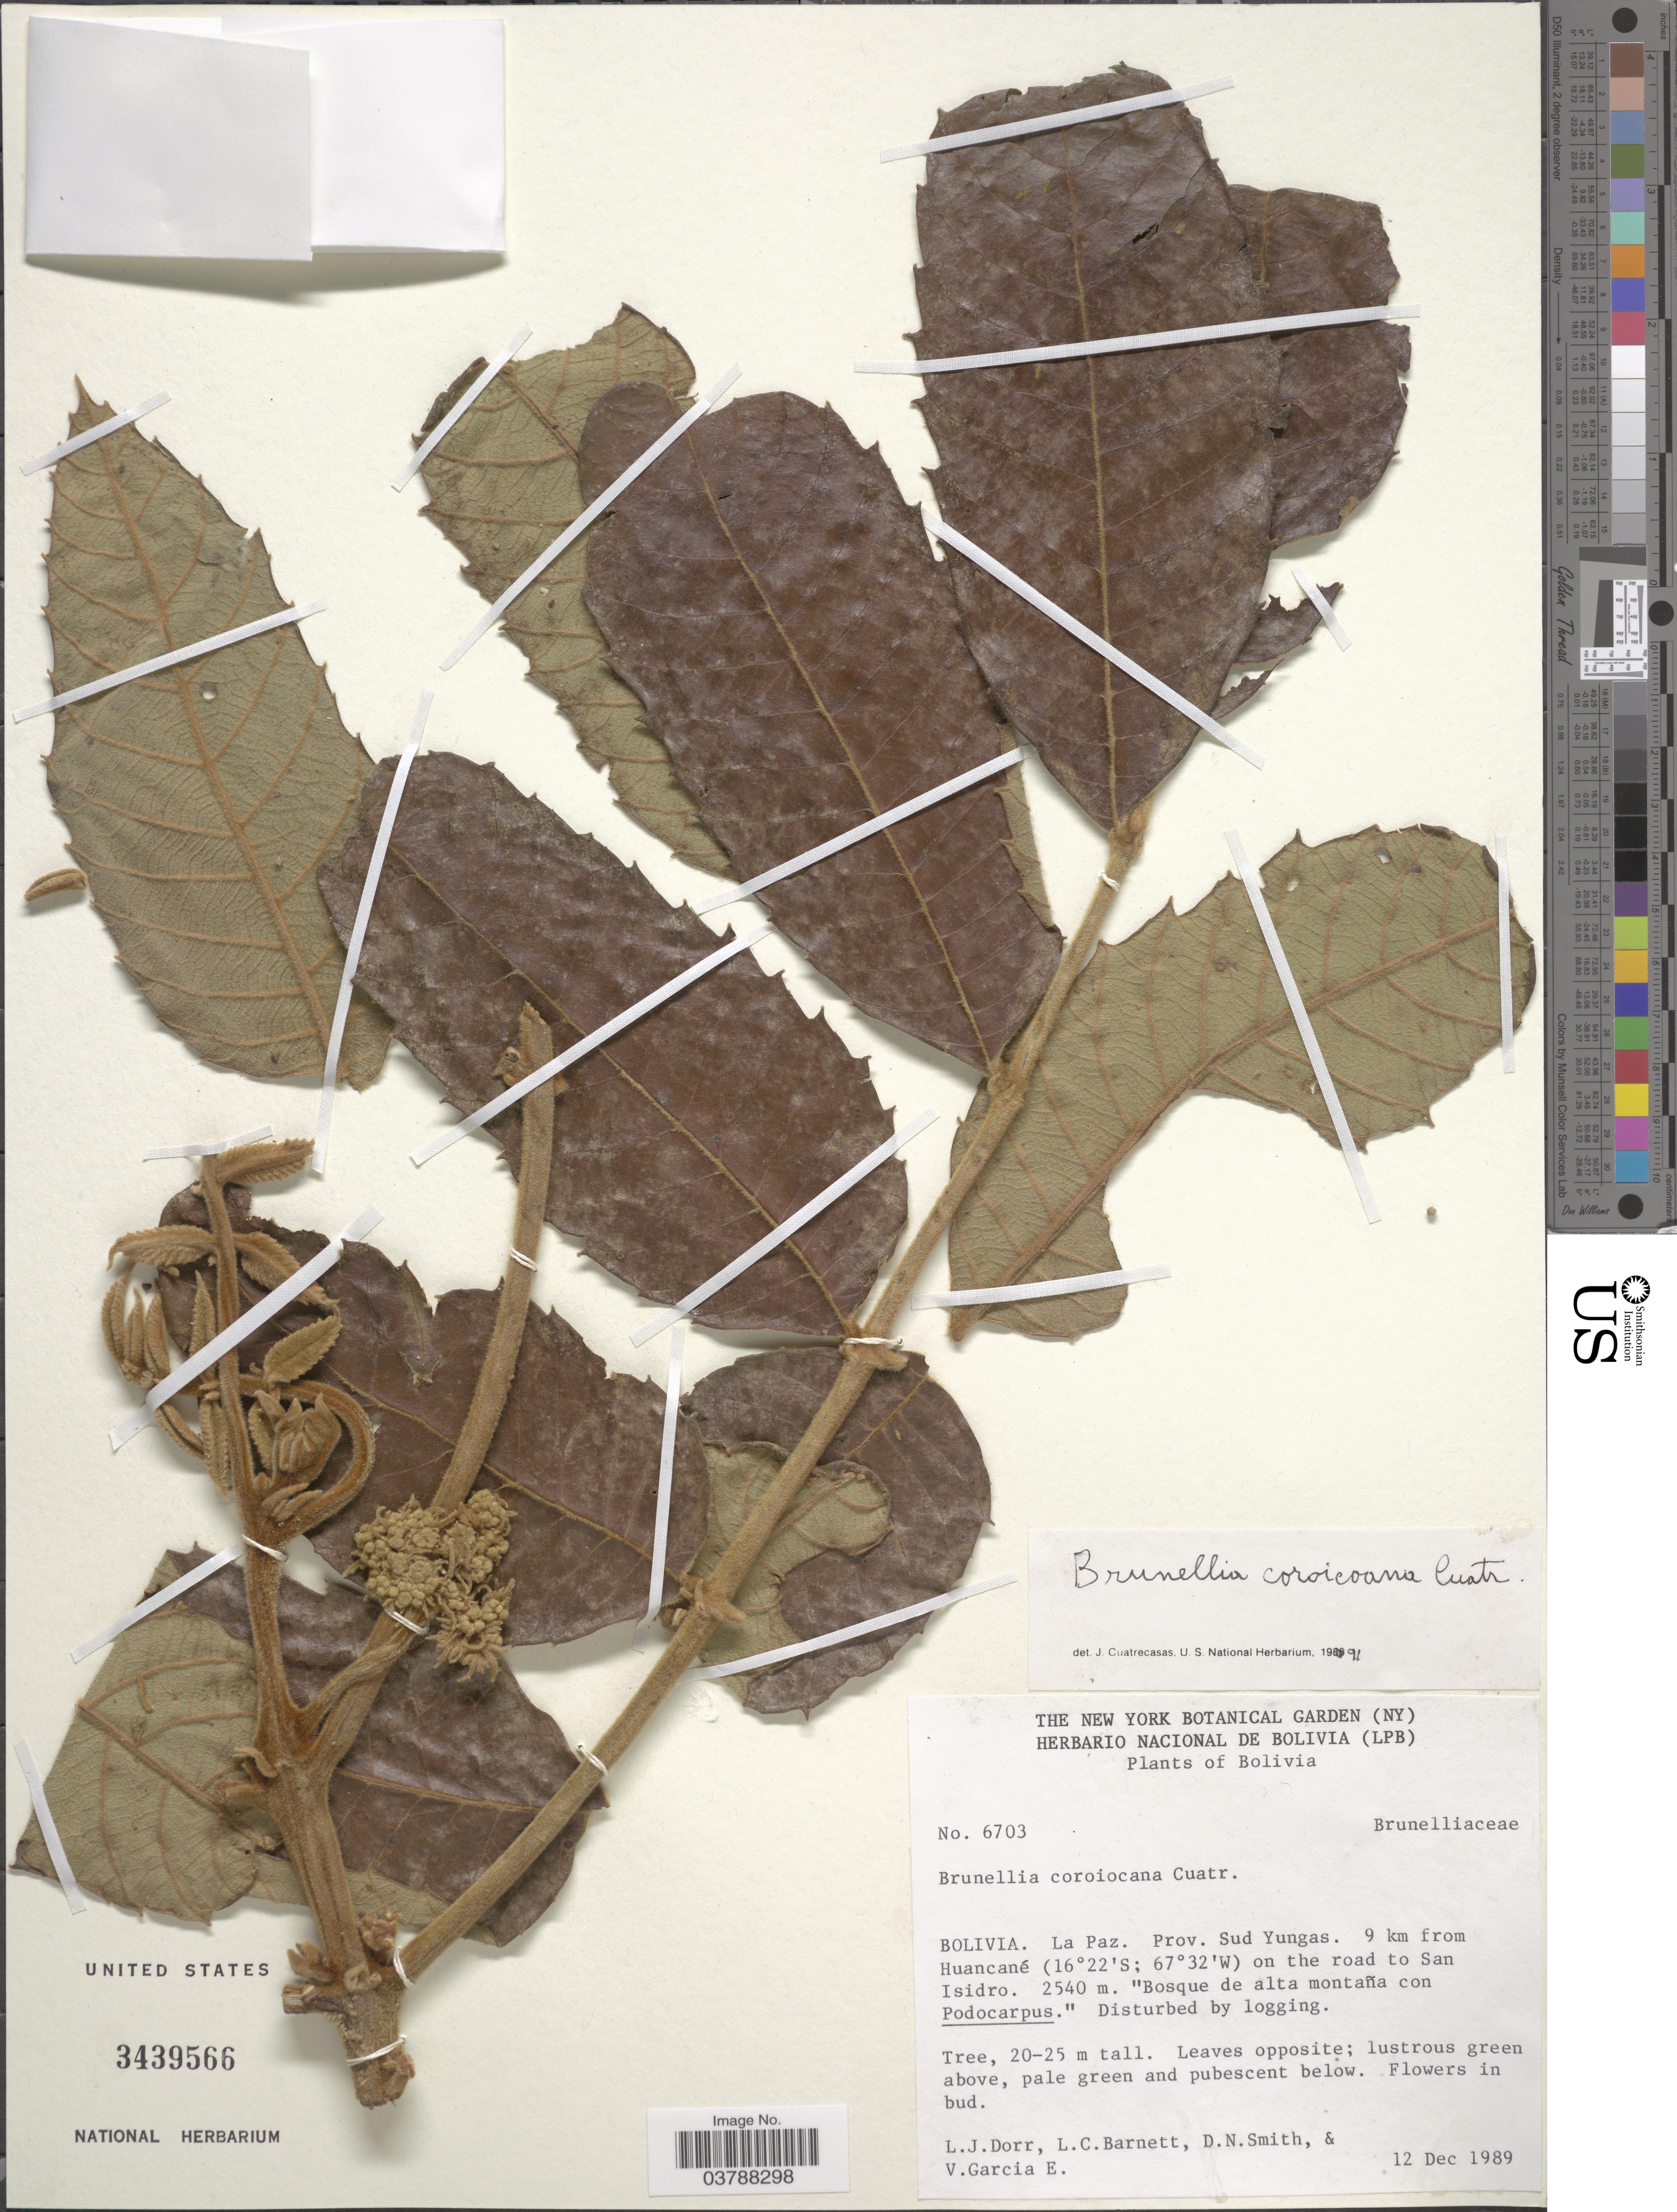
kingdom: Plantae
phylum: Tracheophyta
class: Magnoliopsida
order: Oxalidales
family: Brunelliaceae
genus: Brunellia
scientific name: Brunellia coroicoana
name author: Cuatrec.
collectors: L. J. Dorr, L. C. Barnett, D. Smith & V. Garcia E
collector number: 6703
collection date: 1989-12-12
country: Bolivia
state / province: La Paz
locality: Prov. Sud Yungas. 9 km from Huancané on the road to San Isidro.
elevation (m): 2540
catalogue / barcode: US 3439566